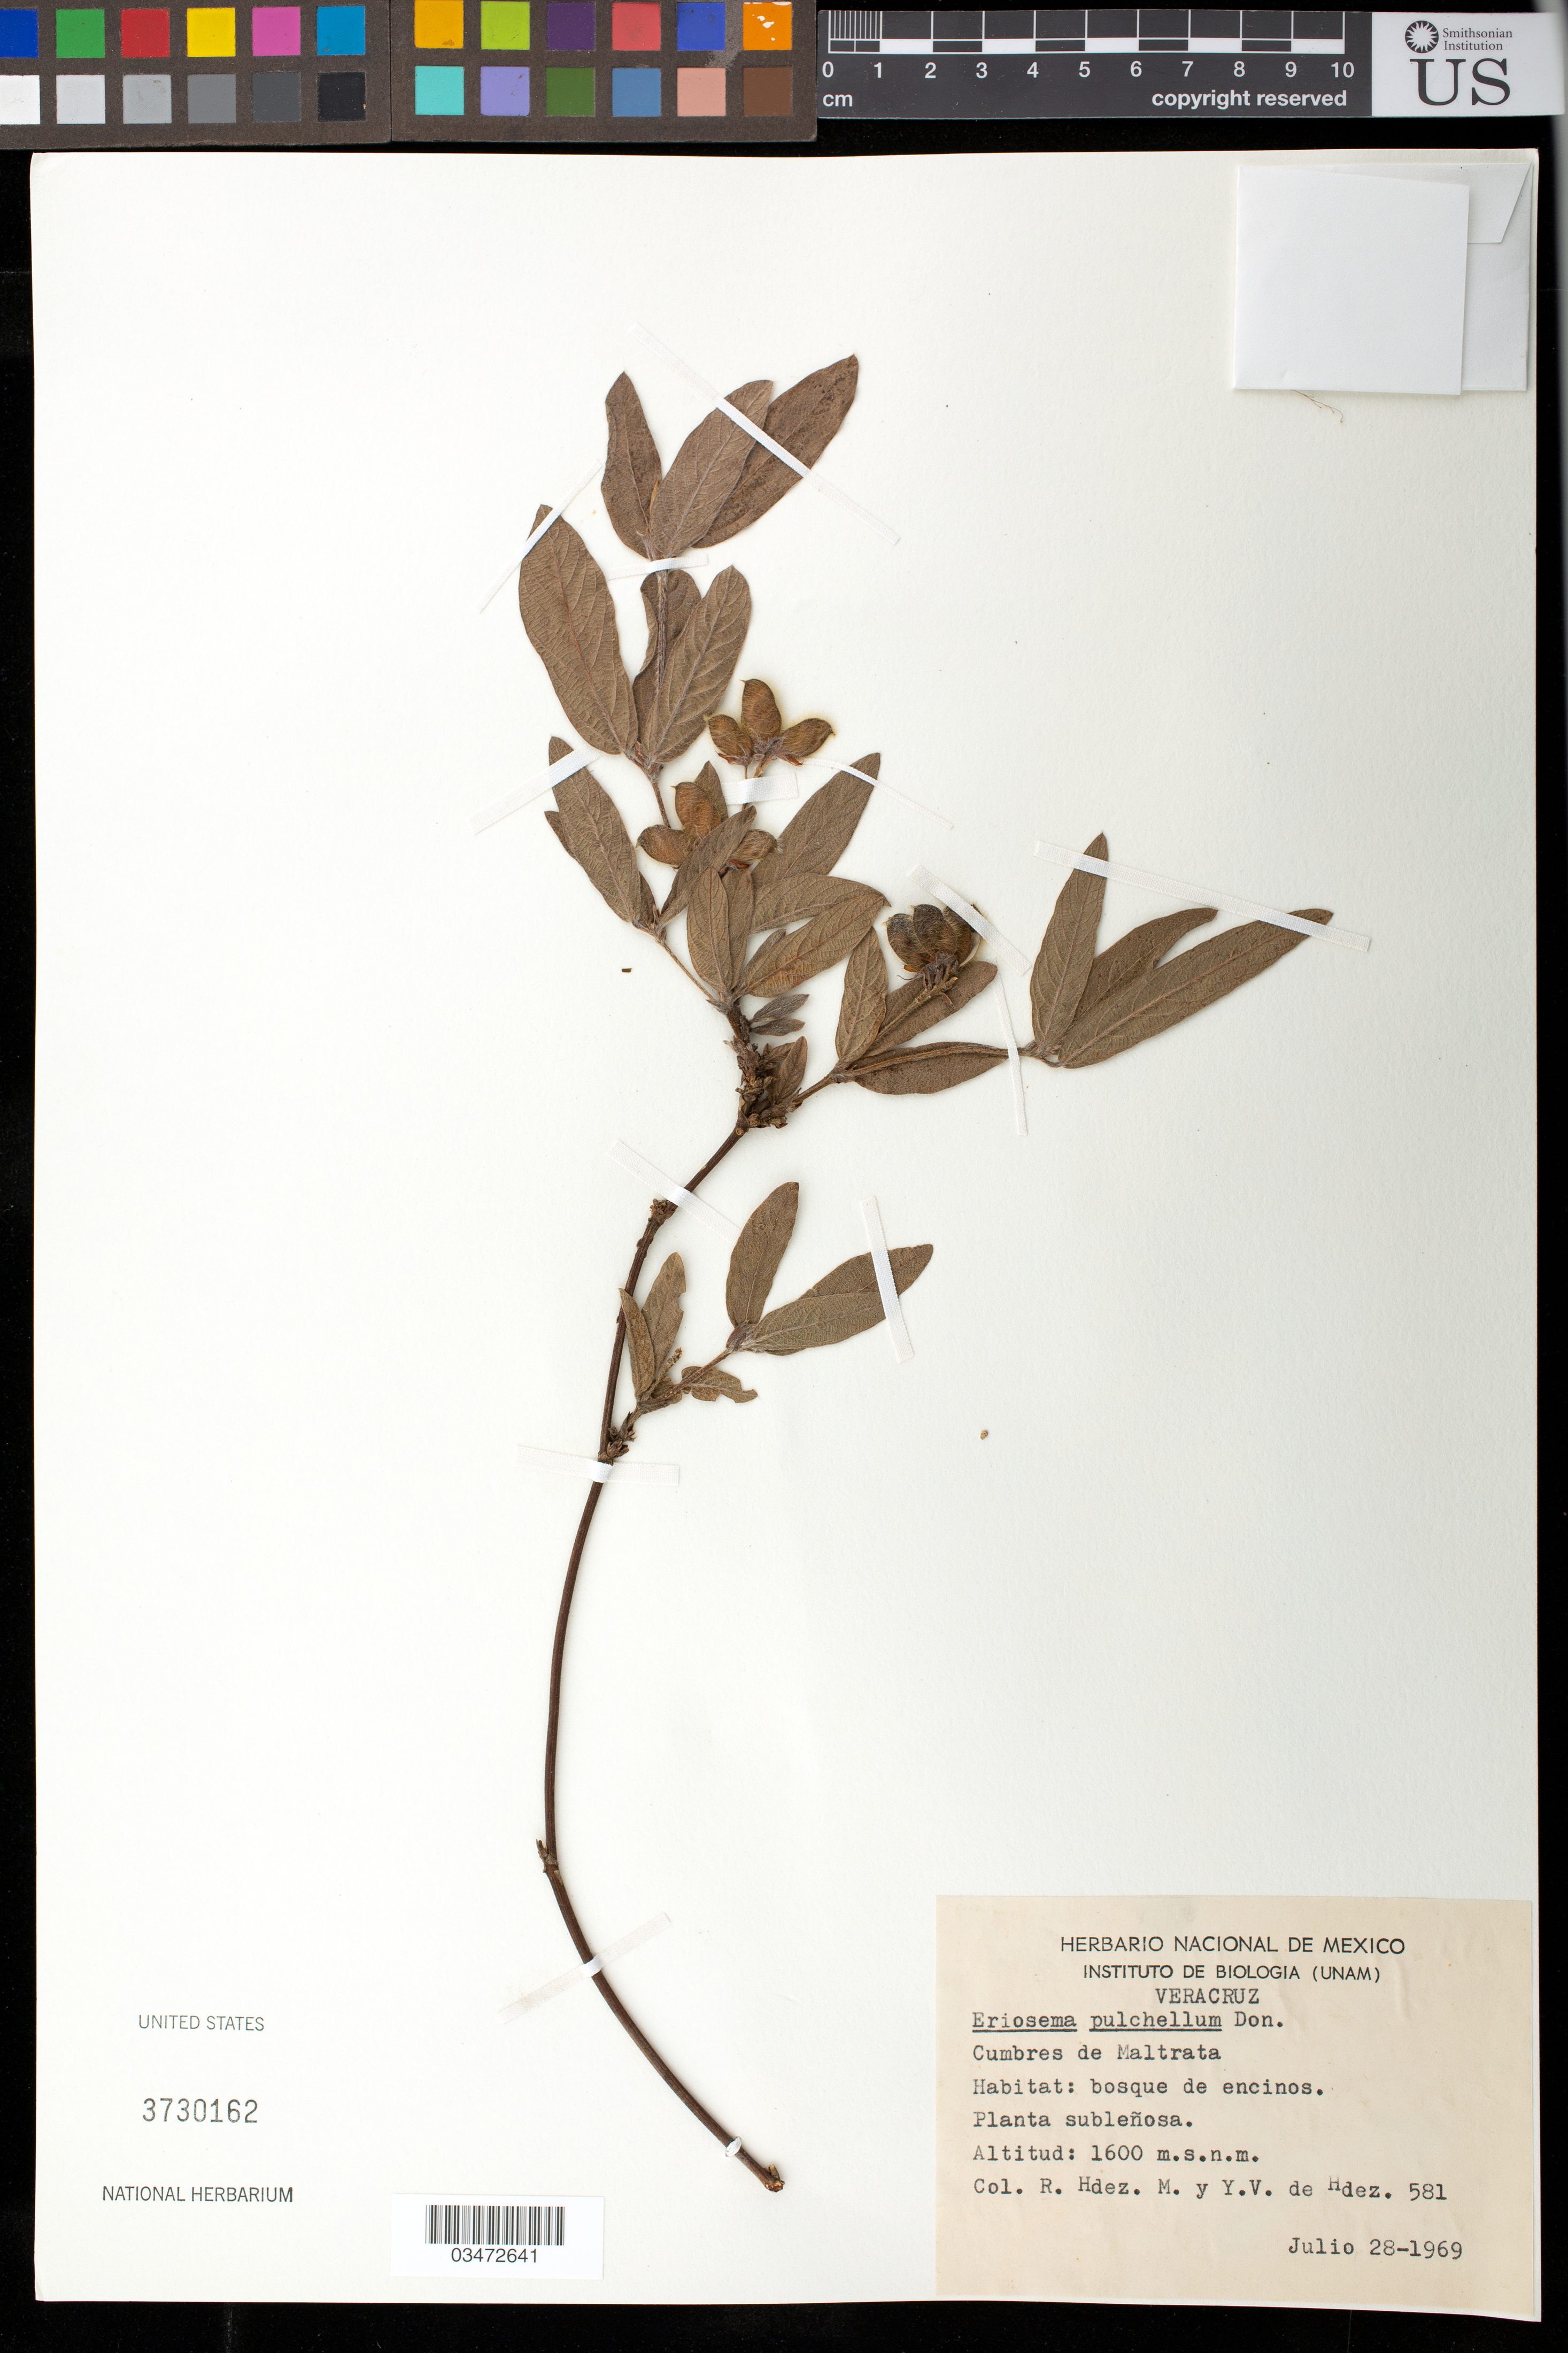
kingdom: Plantae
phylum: Tracheophyta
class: Magnoliopsida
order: Fabales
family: Fabaceae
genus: Eriosema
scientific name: Eriosema pulchellum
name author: (Kunth) G. Don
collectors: R. Hernández-M. & Y. Hernandez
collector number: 581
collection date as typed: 28 Jul 1969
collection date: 1969-07-28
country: Mexico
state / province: Veracruz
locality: Cumbres de Maltrata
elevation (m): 1600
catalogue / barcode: US 3730162